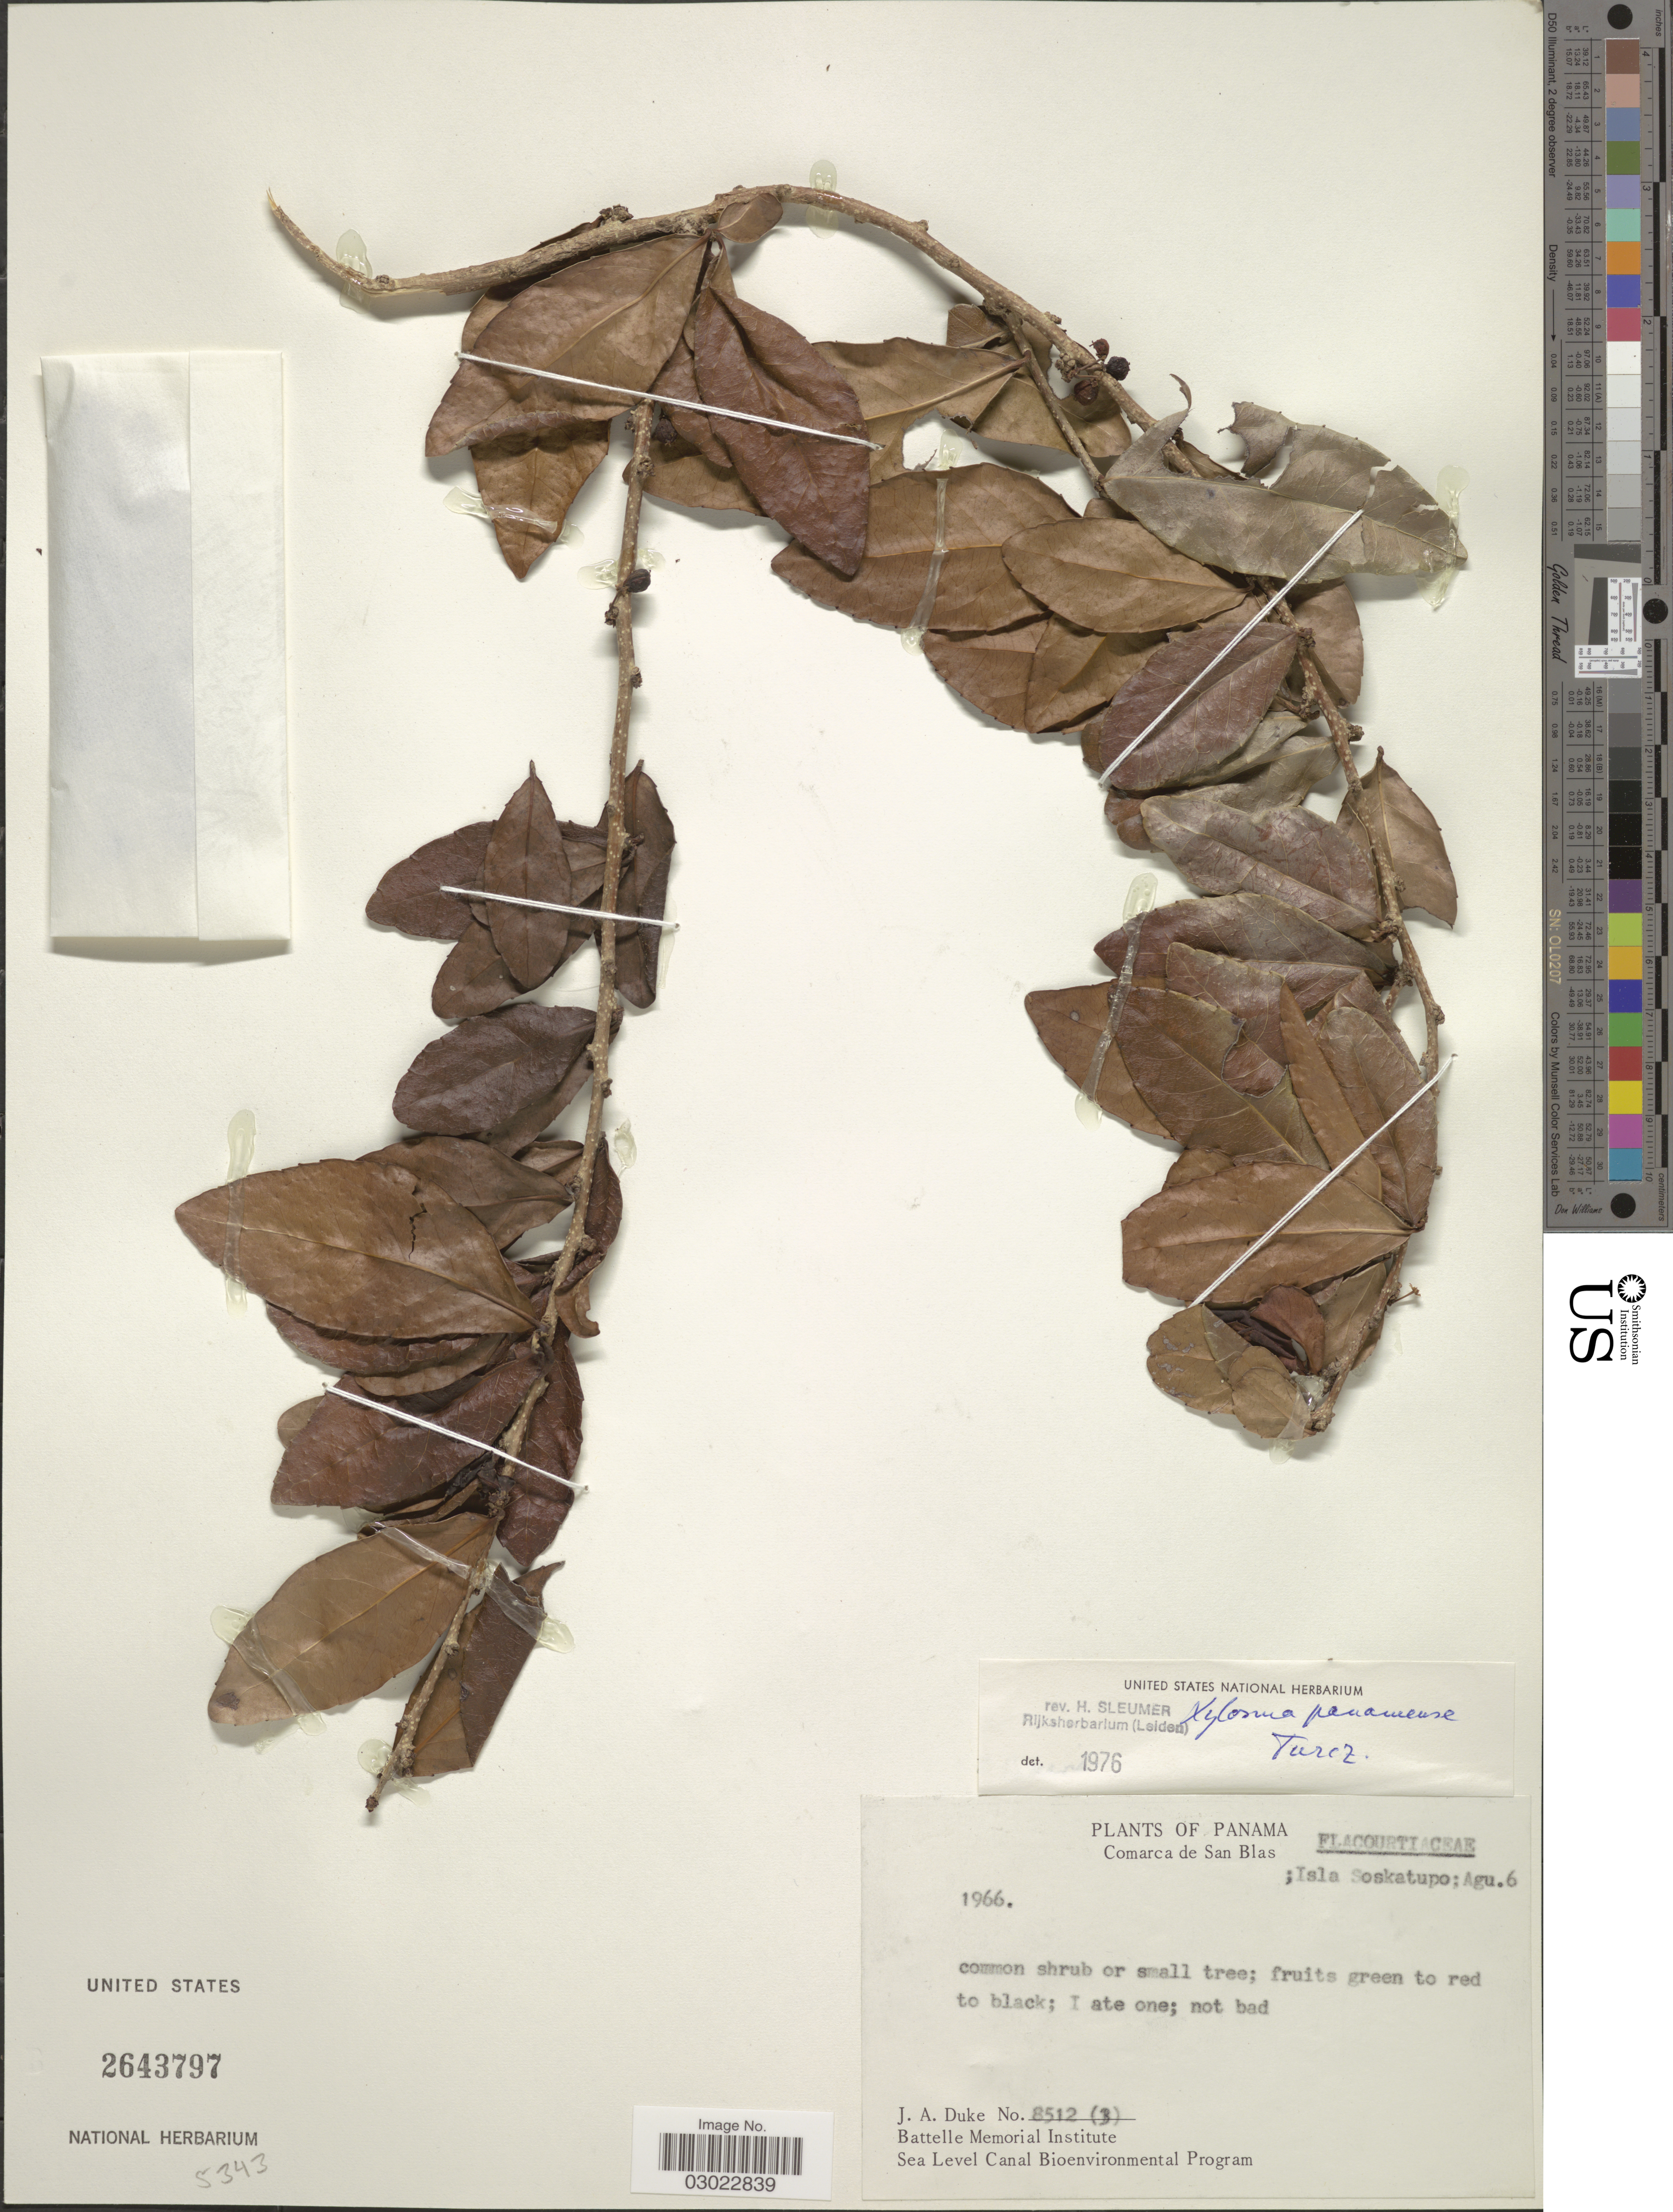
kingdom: Plantae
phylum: Tracheophyta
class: Magnoliopsida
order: Malpighiales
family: Salicaceae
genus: Xylosma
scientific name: Xylosma panamensis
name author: Turcz.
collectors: J. A. Duke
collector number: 8512(3)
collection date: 1966-08-06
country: Panama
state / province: Kuna Yala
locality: Comarca San Blas; Isla Soskatupo.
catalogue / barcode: US 2643797